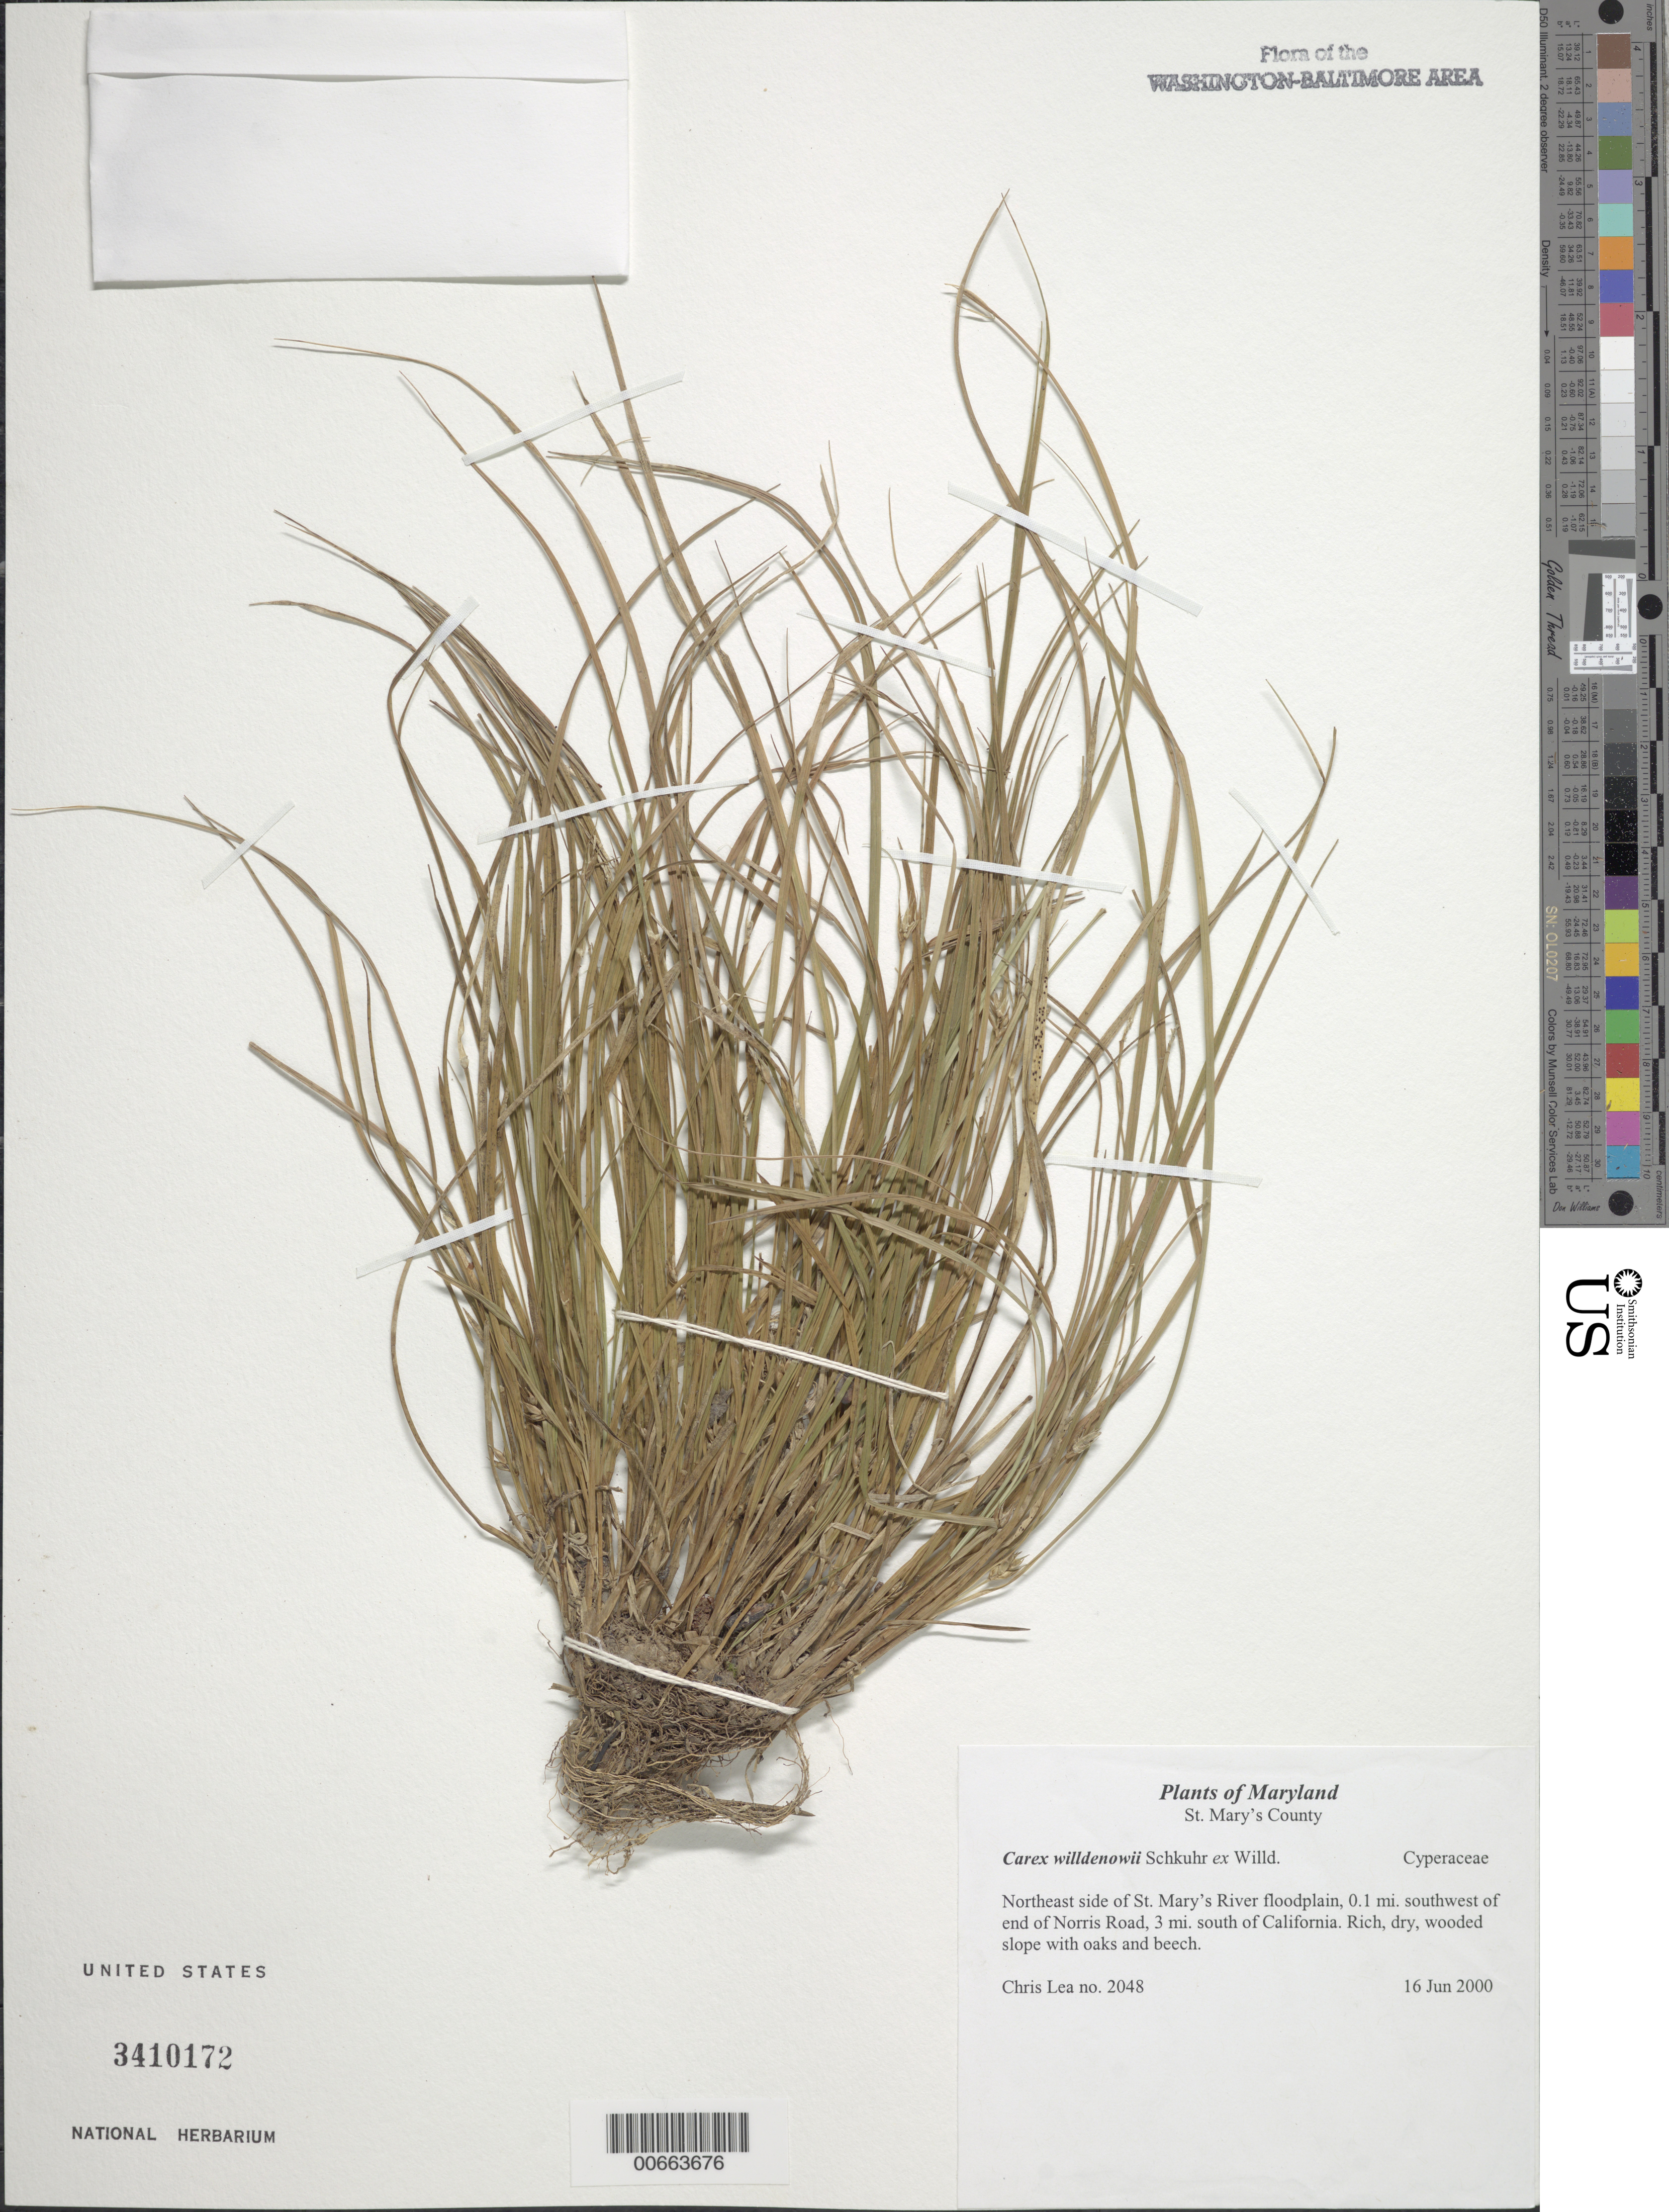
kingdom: Plantae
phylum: Tracheophyta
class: Liliopsida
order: Poales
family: Cyperaceae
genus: Carex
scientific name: Carex willdenowii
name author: Willd.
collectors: C. Lea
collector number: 2048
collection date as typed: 16 Jun 2000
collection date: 2000-06-16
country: United States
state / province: Maryland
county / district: St. Mary's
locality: Northeast side of St. Mary's River floodplain, 0.4 mi. southwest of end of Norris Road, 3 mi. south of California.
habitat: Rich, dry, wooded slope with oaks and beech.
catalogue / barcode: US 3410172